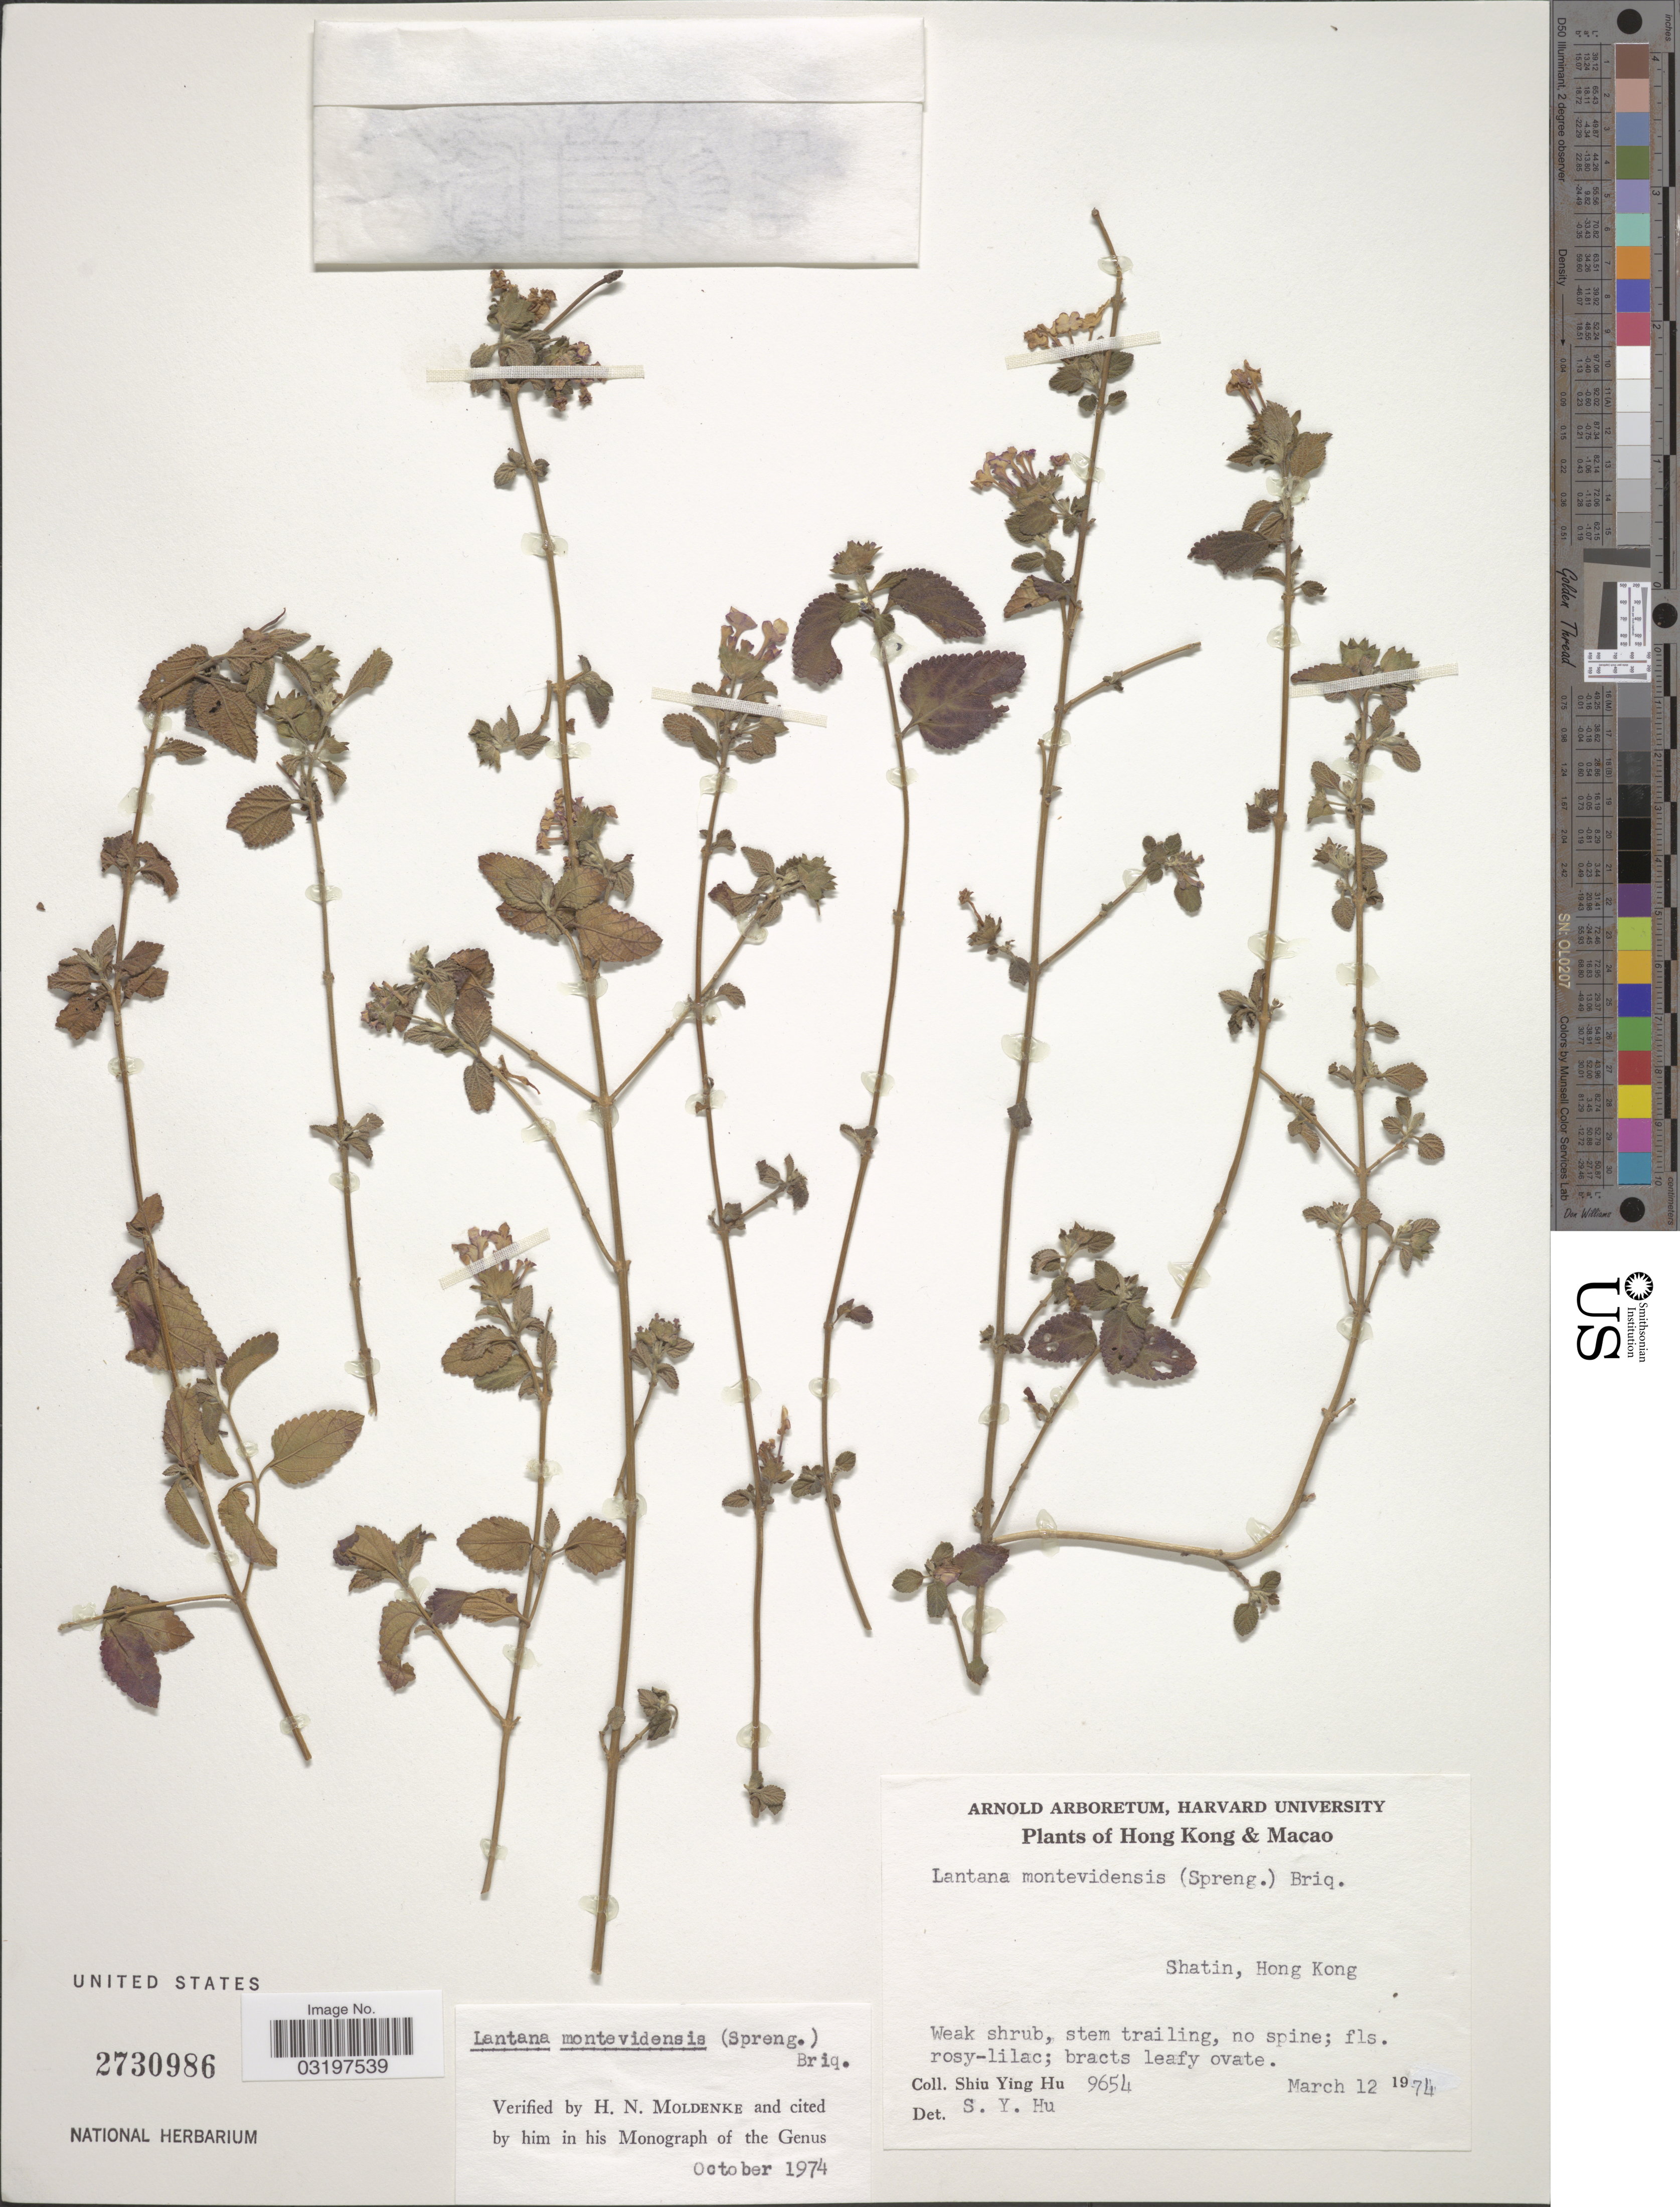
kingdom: Plantae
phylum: Tracheophyta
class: Magnoliopsida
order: Lamiales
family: Verbenaceae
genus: Lantana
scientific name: Lantana montevidensis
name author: (Spreng.) Briq.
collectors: S. Y. Hu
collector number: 9654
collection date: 1974-03-12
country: China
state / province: Hong Kong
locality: Shatin, Hong Kong.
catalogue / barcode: US 2730986